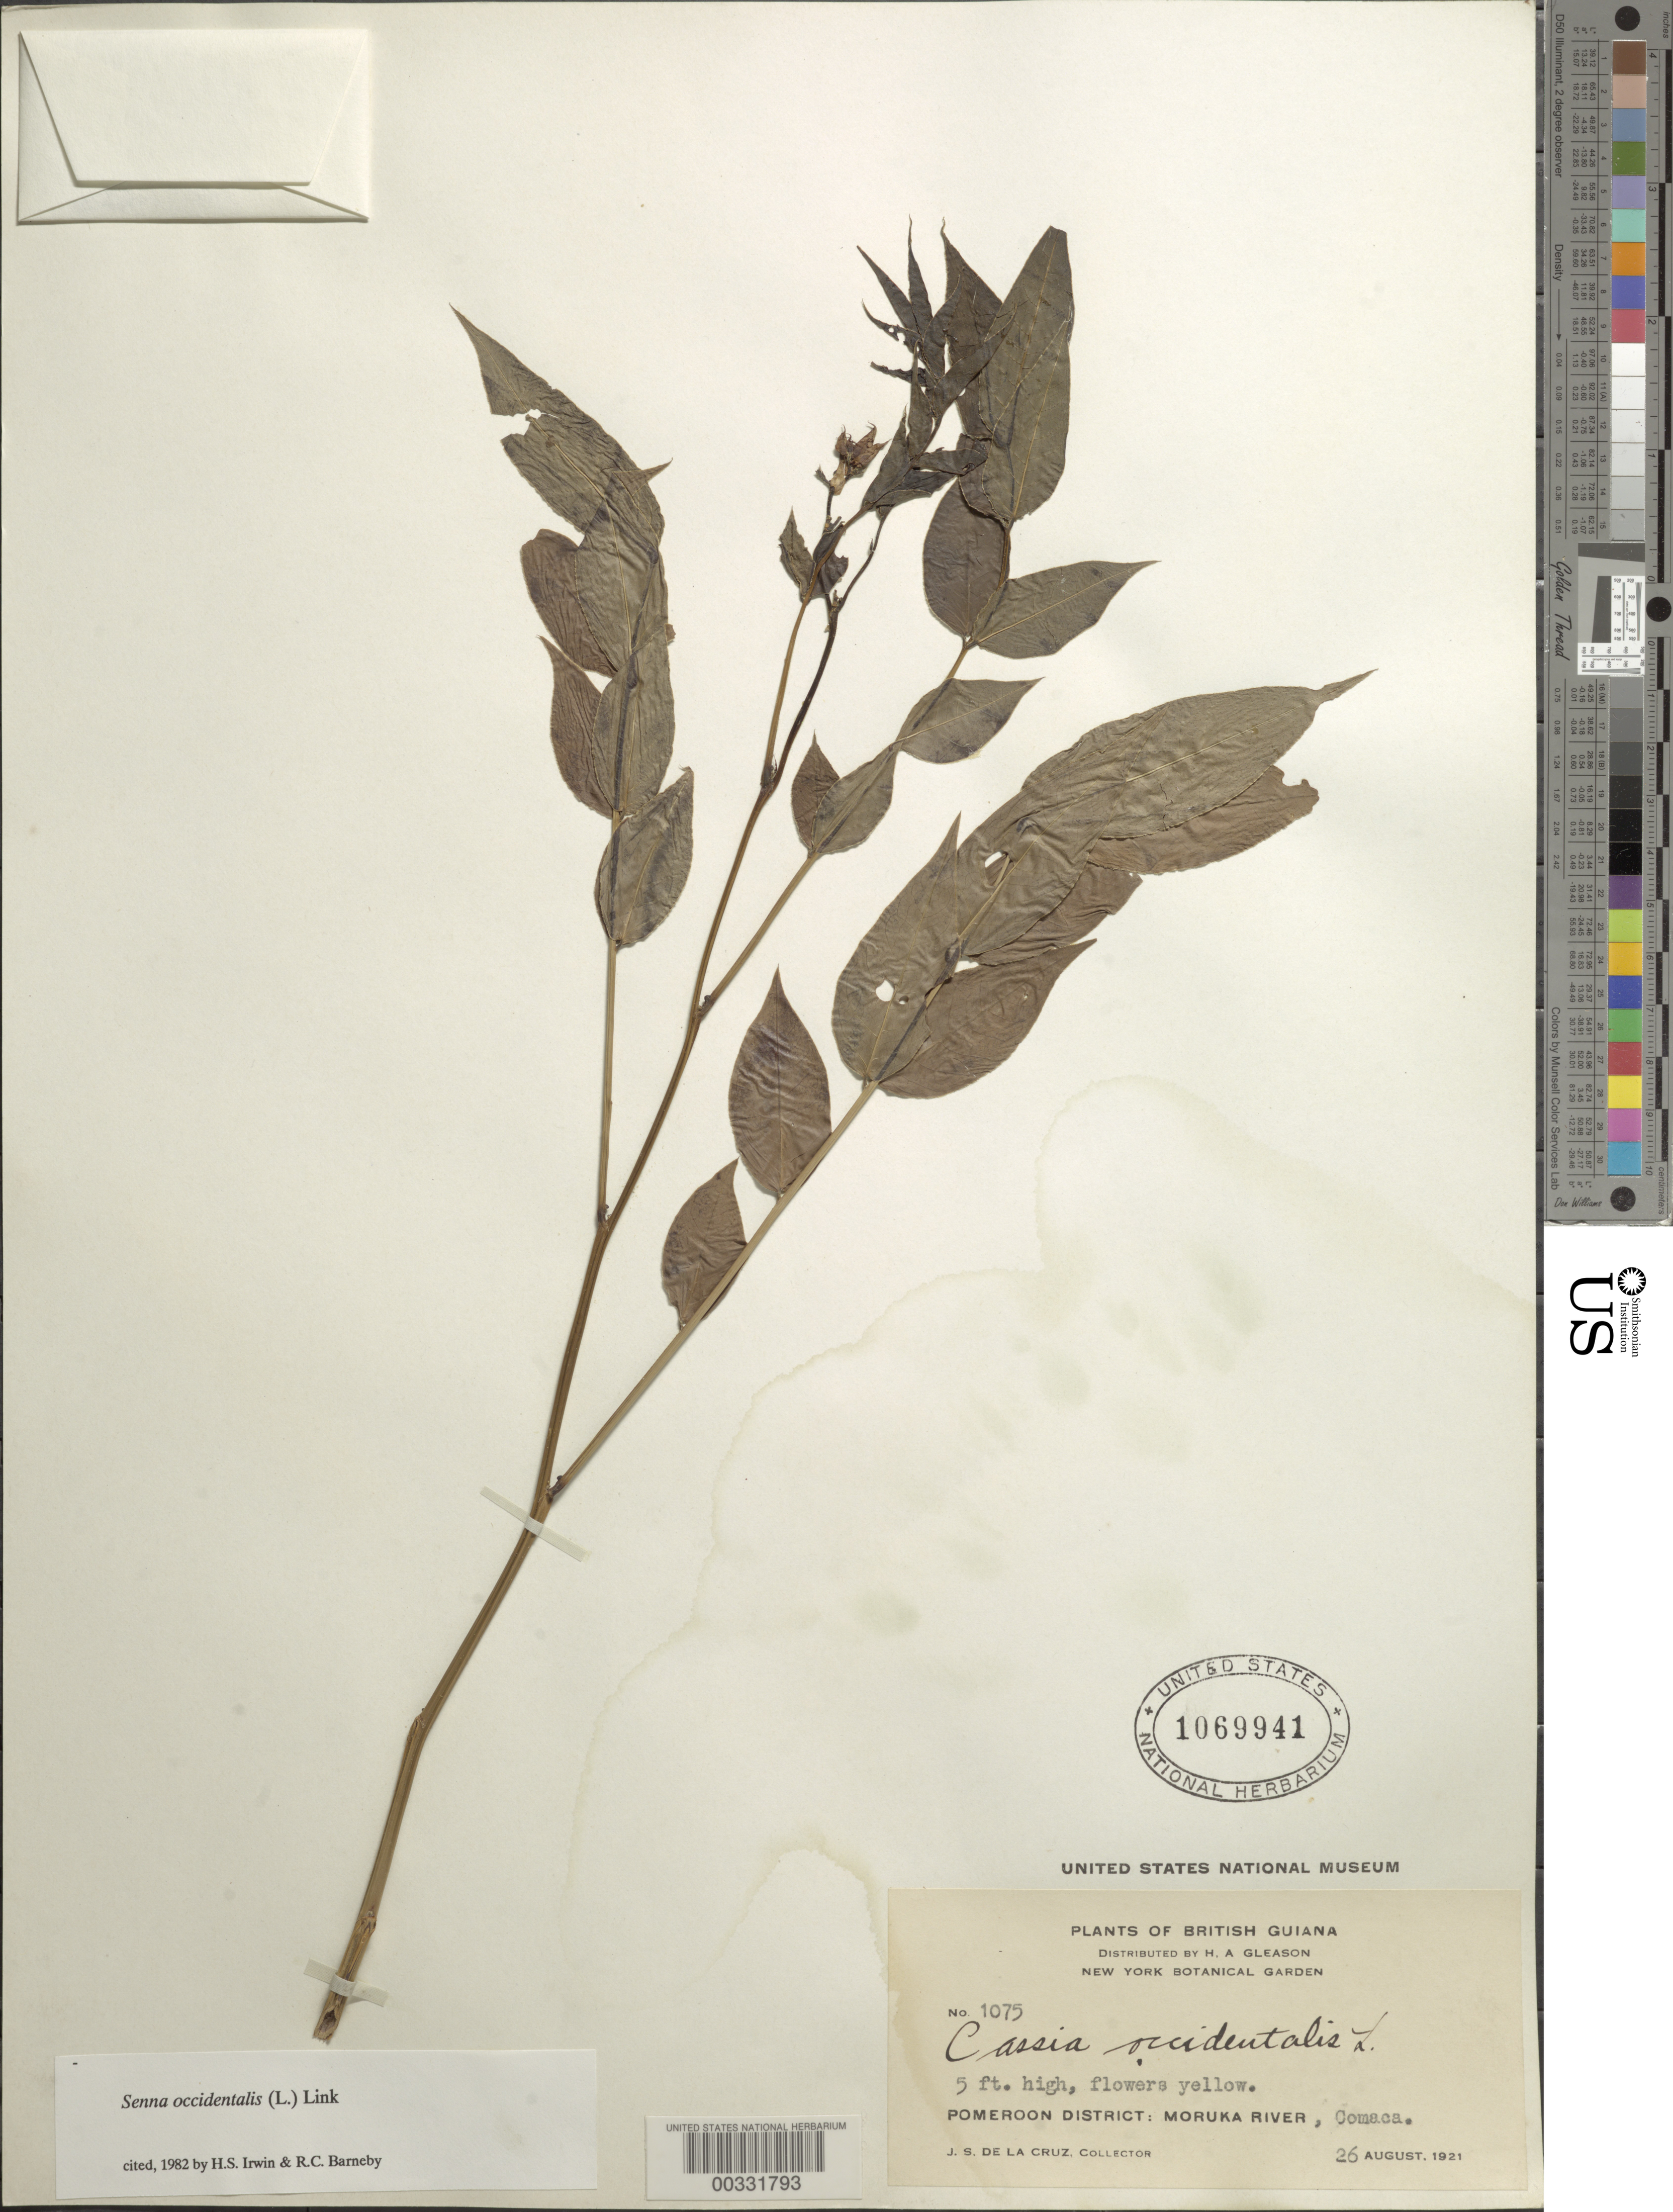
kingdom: Plantae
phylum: Tracheophyta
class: Magnoliopsida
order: Fabales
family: Fabaceae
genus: Senna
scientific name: Senna occidentalis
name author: (L.) Link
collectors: J. S. de la Cruz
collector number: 1075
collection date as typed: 26 Aug 1921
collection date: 1921-08-26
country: Guyana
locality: Moruka river, pomeroon dist.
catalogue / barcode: US 1069941